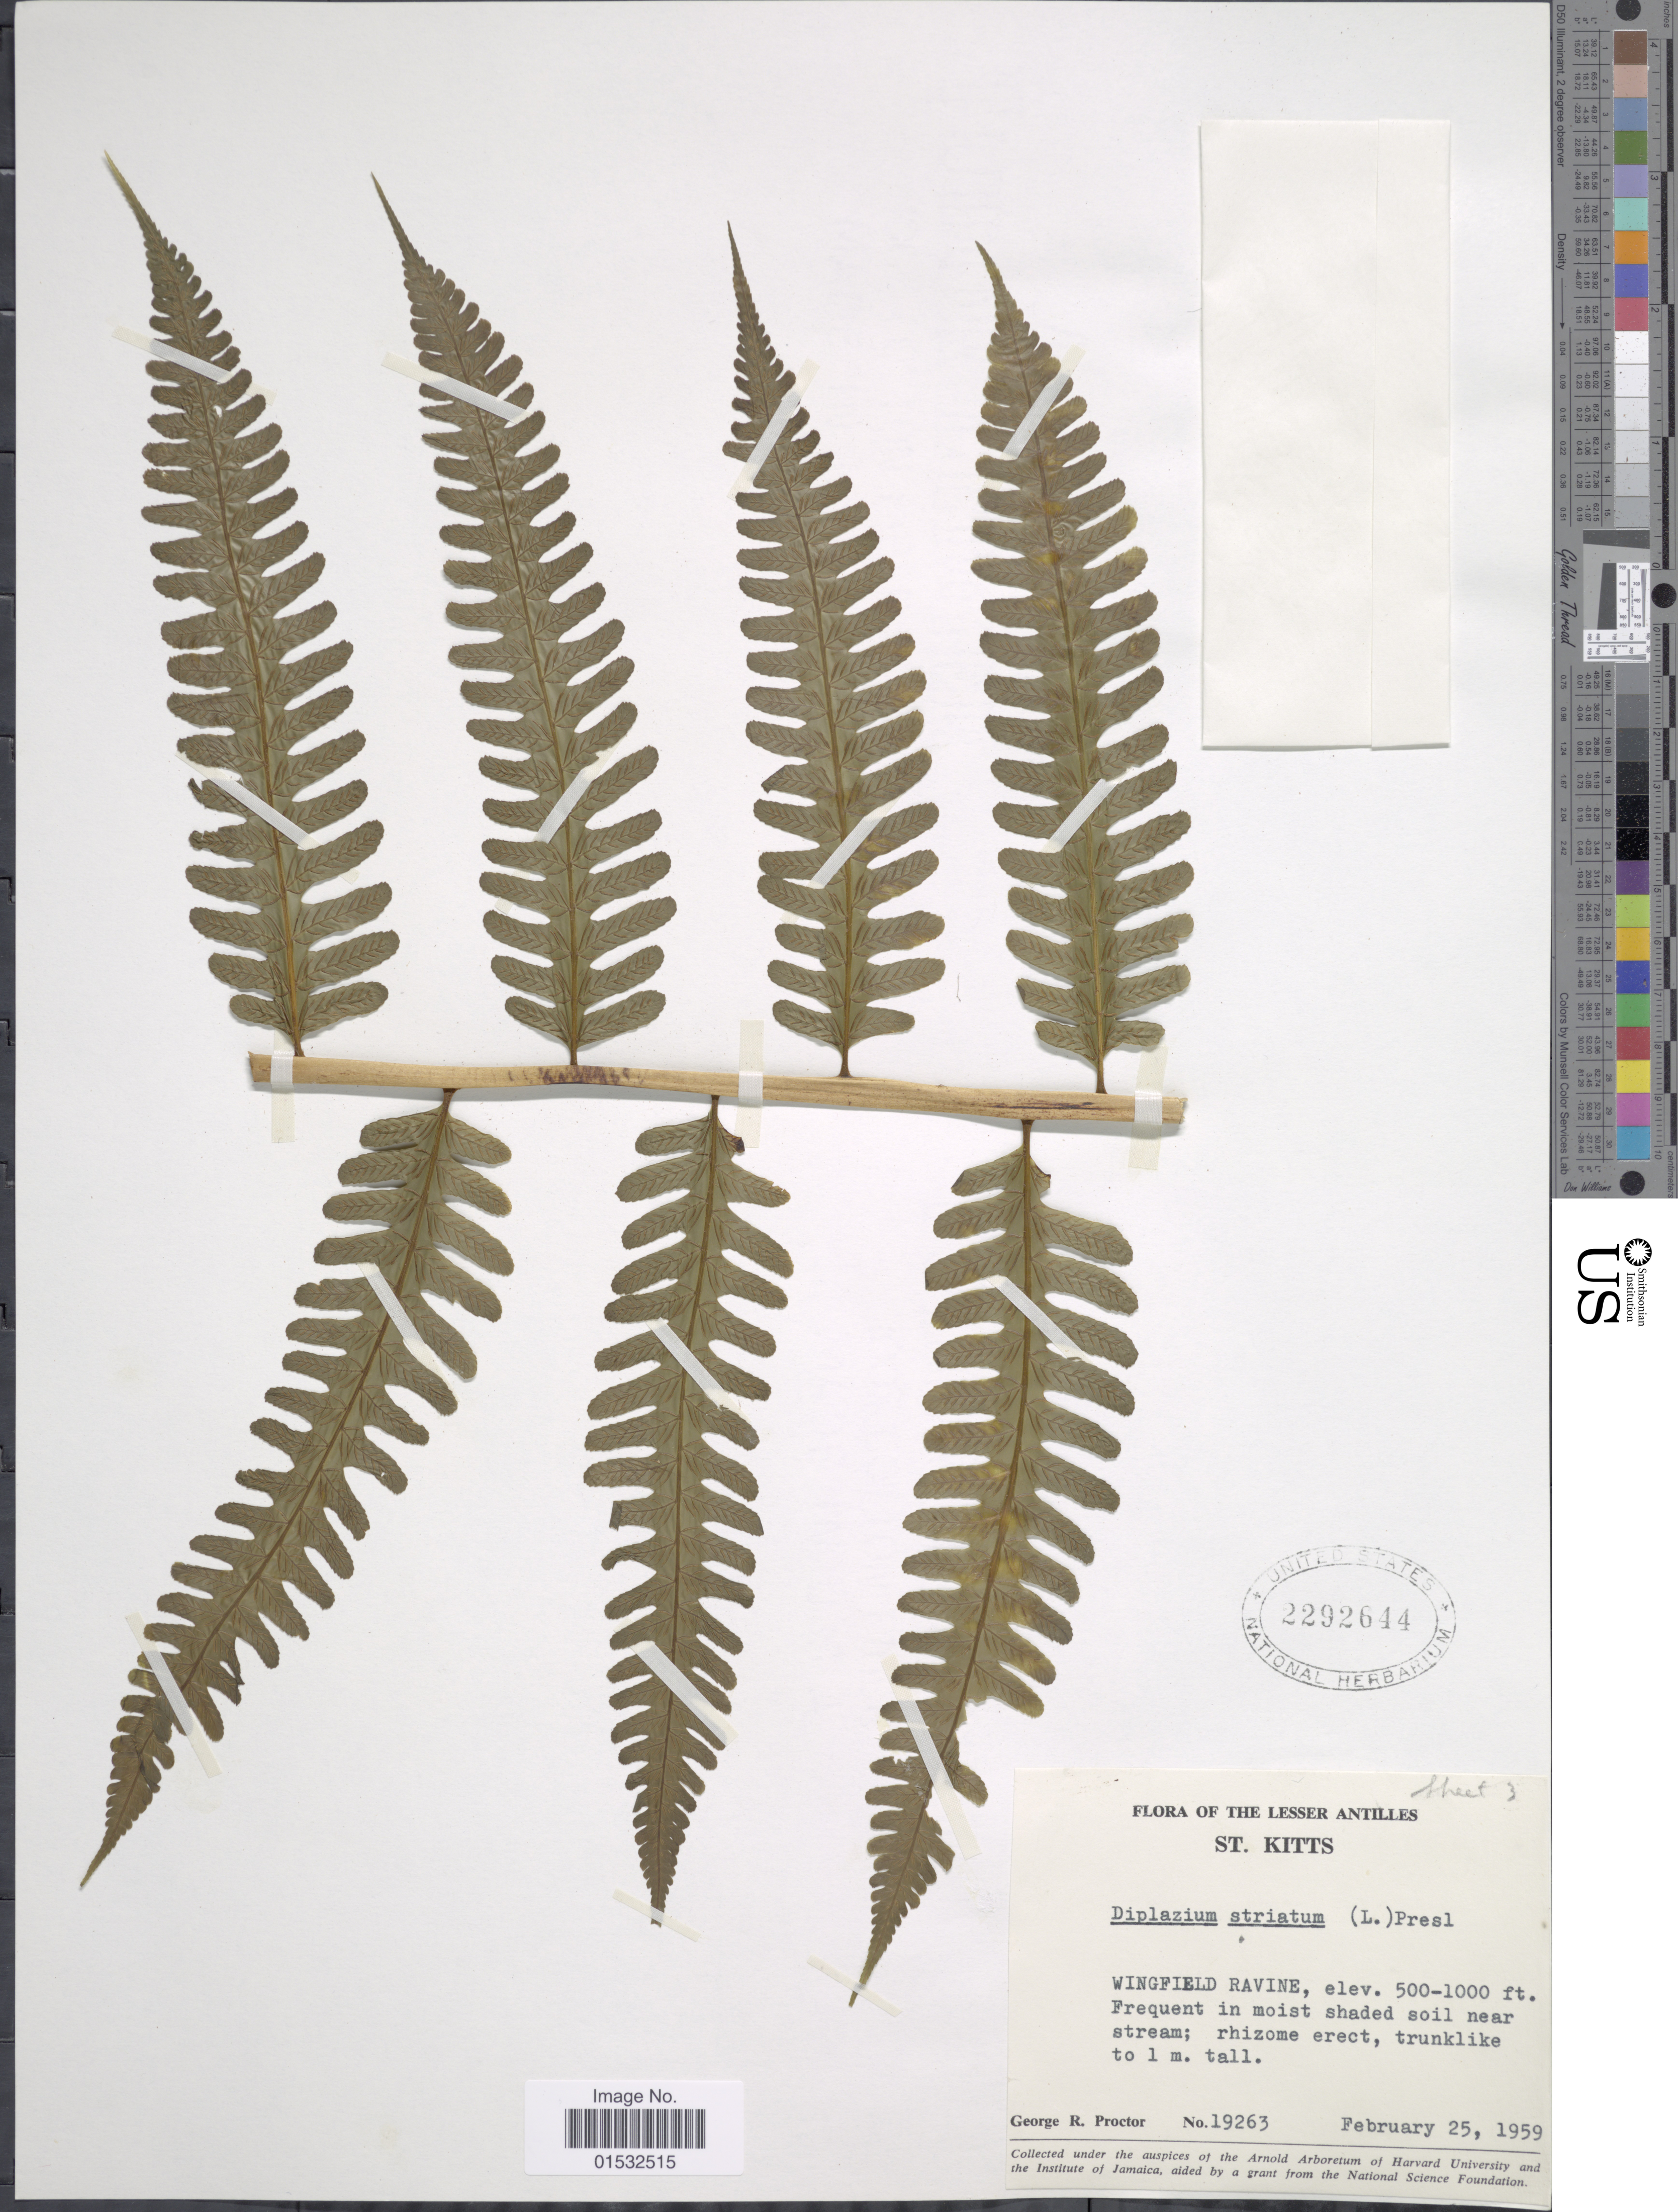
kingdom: Plantae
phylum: Tracheophyta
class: Polypodiopsida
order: Polypodiales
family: Athyriaceae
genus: Diplazium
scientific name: Diplazium striatum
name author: (L.) C. Presl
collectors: G. R. Proctor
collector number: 19263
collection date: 1959-02-25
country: St. Christopher-Nevis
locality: Lesser Antilles. St. Kitts. Wingfield Ravine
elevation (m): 152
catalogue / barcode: US 2292644